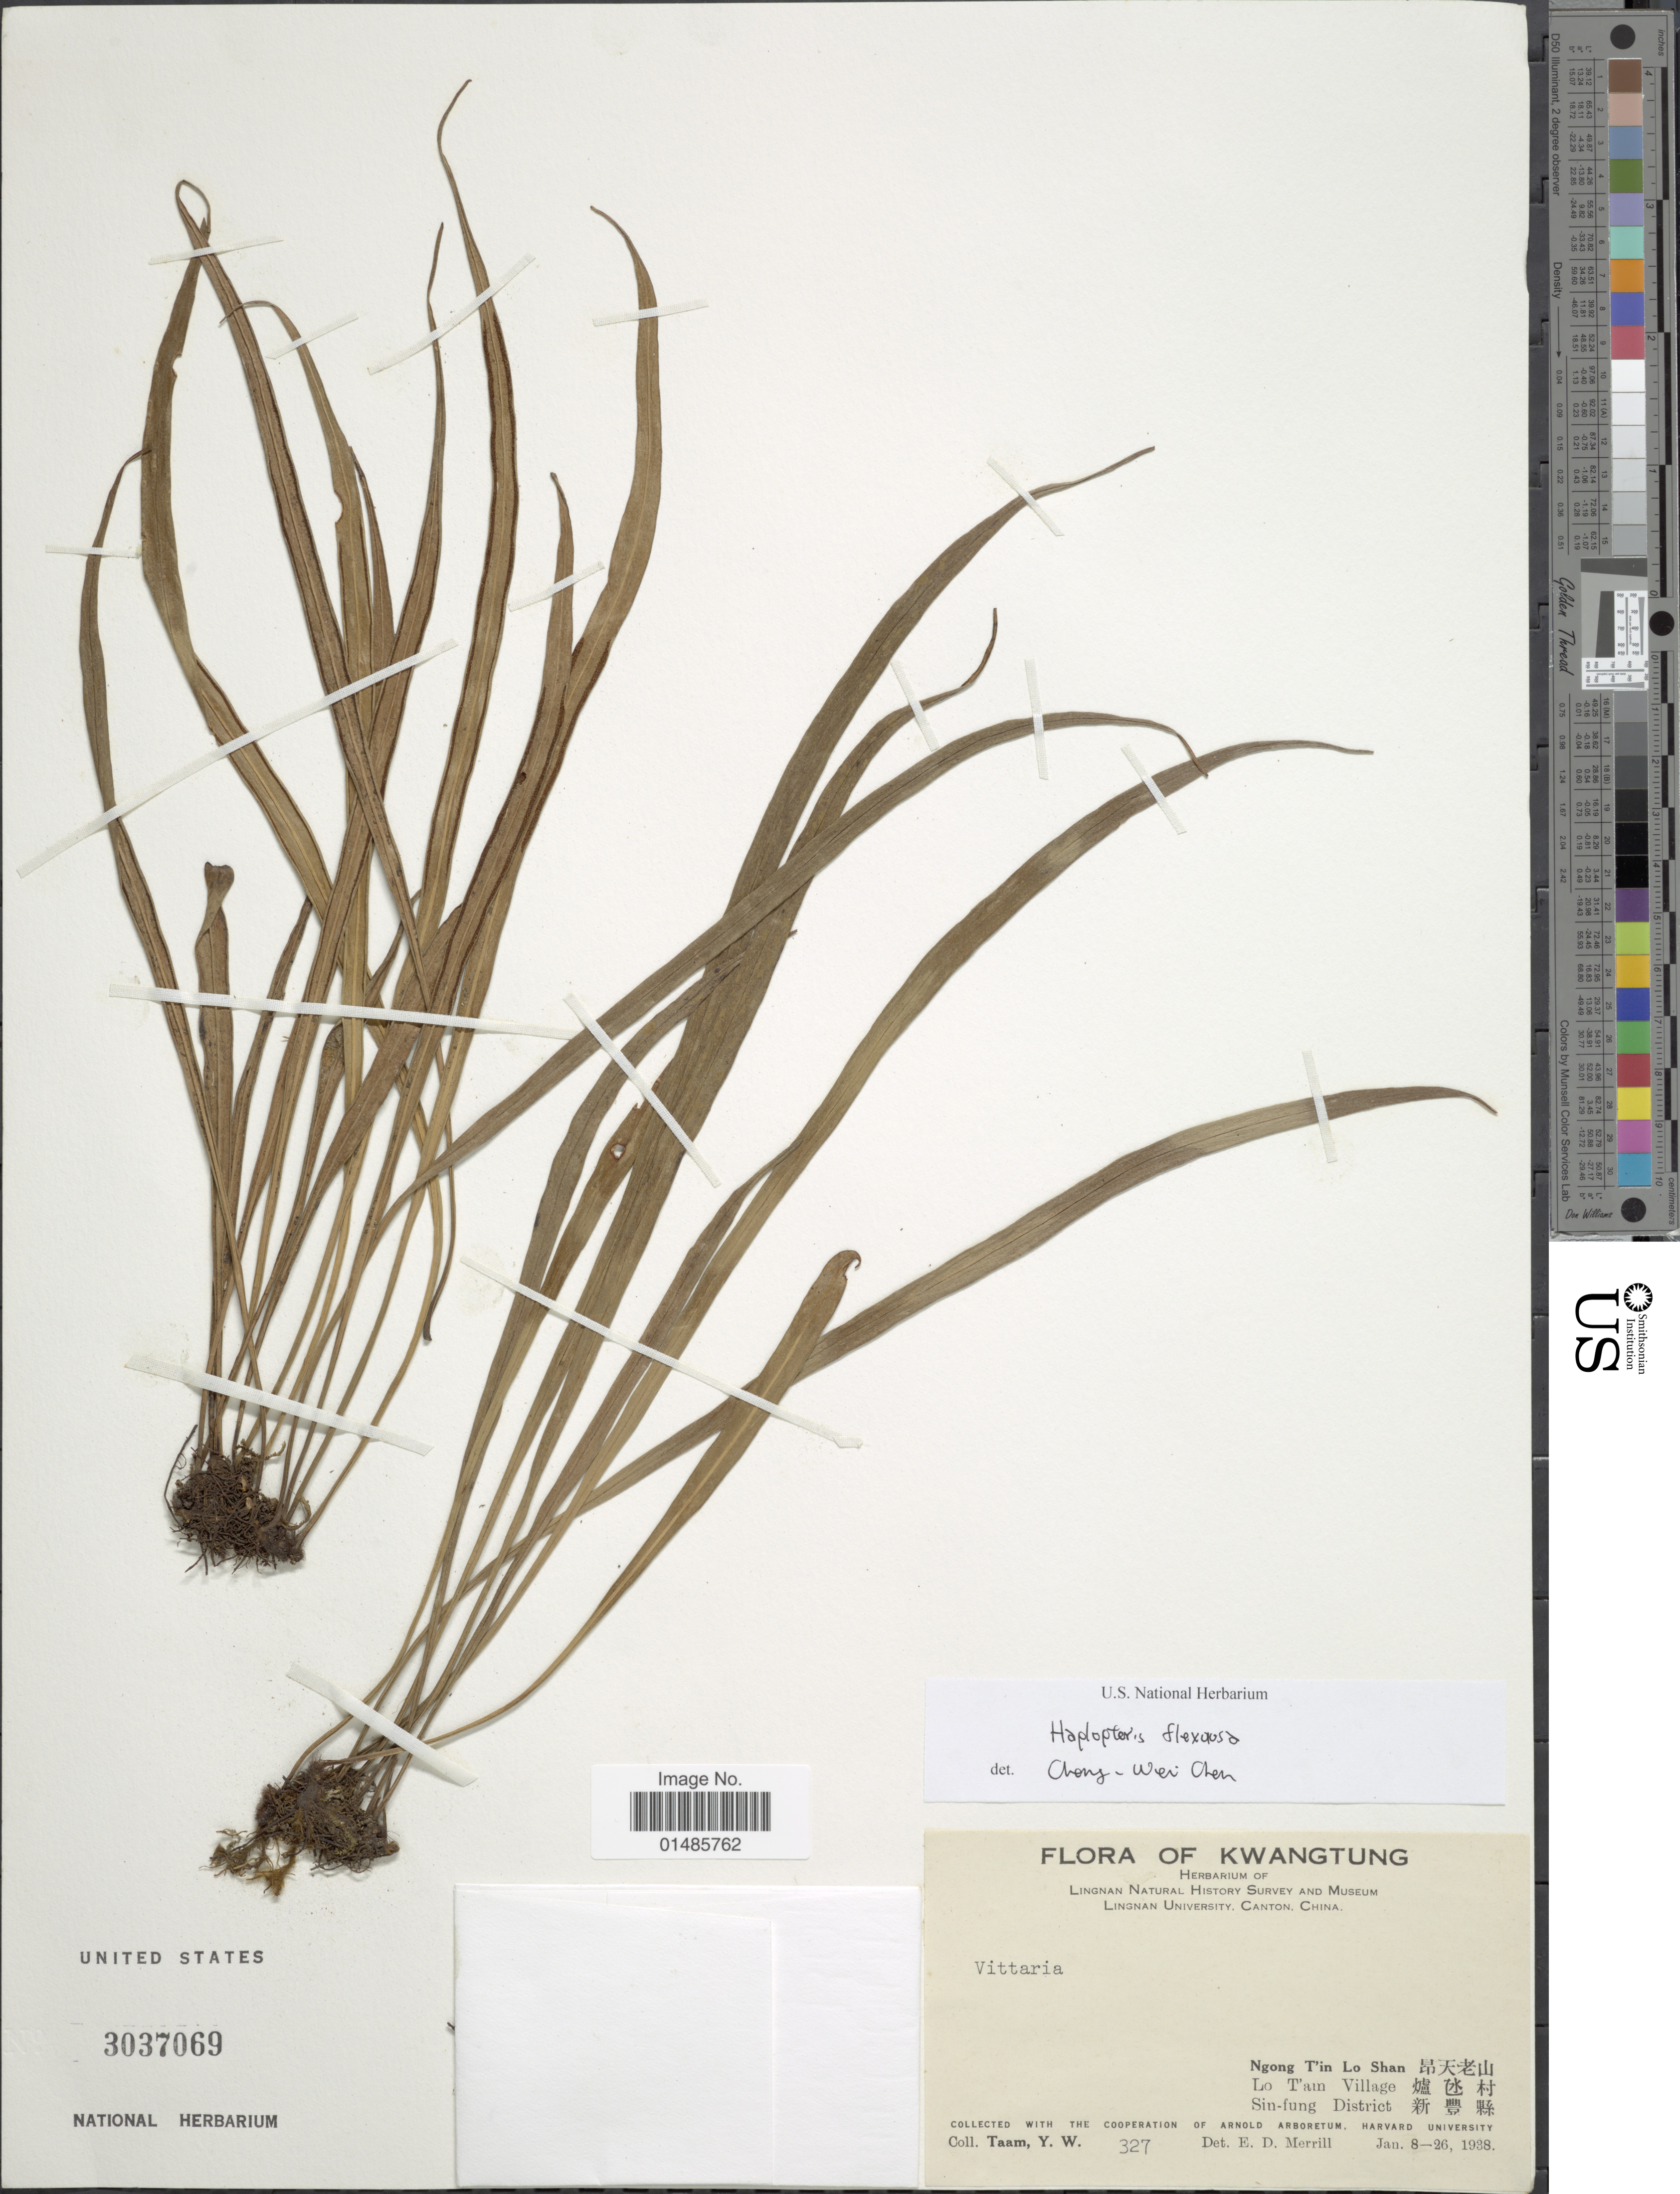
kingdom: Plantae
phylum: Tracheophyta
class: Polypodiopsida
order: Polypodiales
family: Pteridaceae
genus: Haplopteris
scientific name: Haplopteris flexuosa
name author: (Fée) E.H. Crane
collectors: Y. W. Taam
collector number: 327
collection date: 1938-01-08/1938-01-26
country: China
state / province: Guangdong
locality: Kwangtung. Ngong T'in Lo Shan X. Lo T'am Village X. Sin-fung District X.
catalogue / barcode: US 3037069